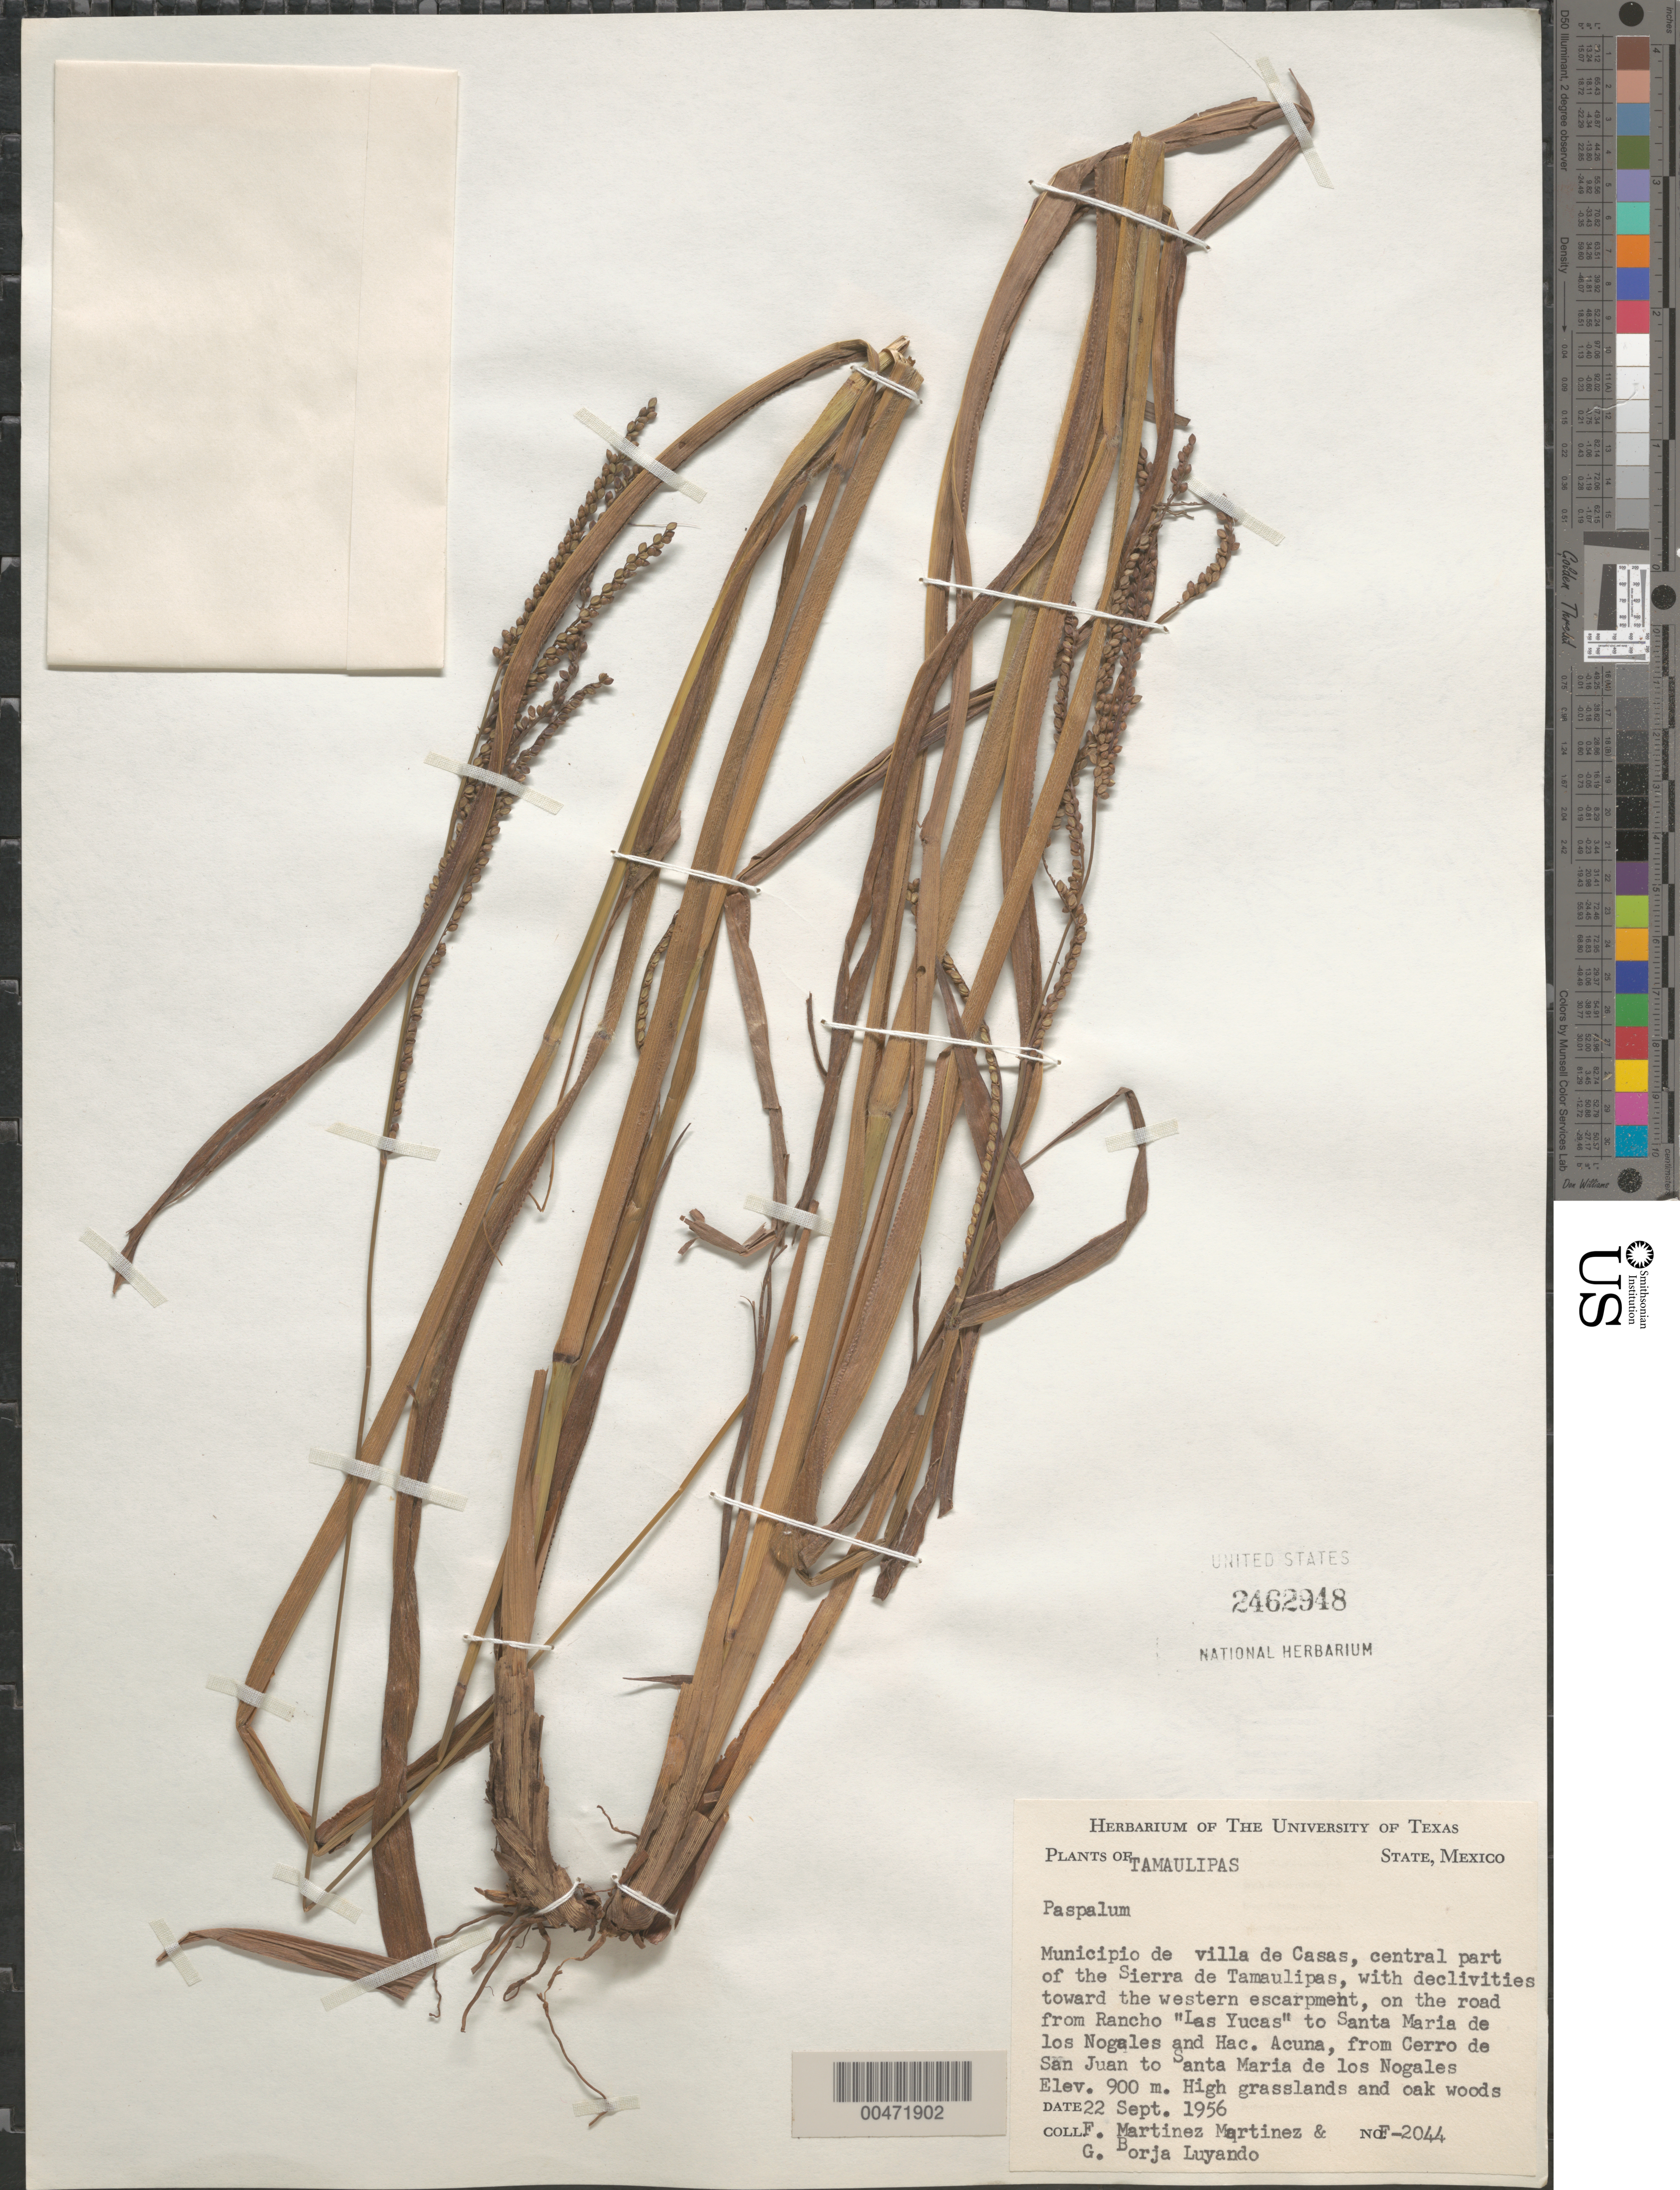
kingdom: Plantae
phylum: Tracheophyta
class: Liliopsida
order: Poales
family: Poaceae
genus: Paspalum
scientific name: Paspalum sp.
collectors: F. Martinez-M. & G. Borja-Luyando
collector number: F-2044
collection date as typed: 22 Sep 1956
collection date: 1956-09-22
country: Mexico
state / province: Tamaulipas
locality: Villa de Casas Mun, central part of the Sierra de TM, on rd from Rancho Las Yucas to Santa Maria de los Nogales & Hac. Acuna,...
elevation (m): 900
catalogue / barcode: US 2462948